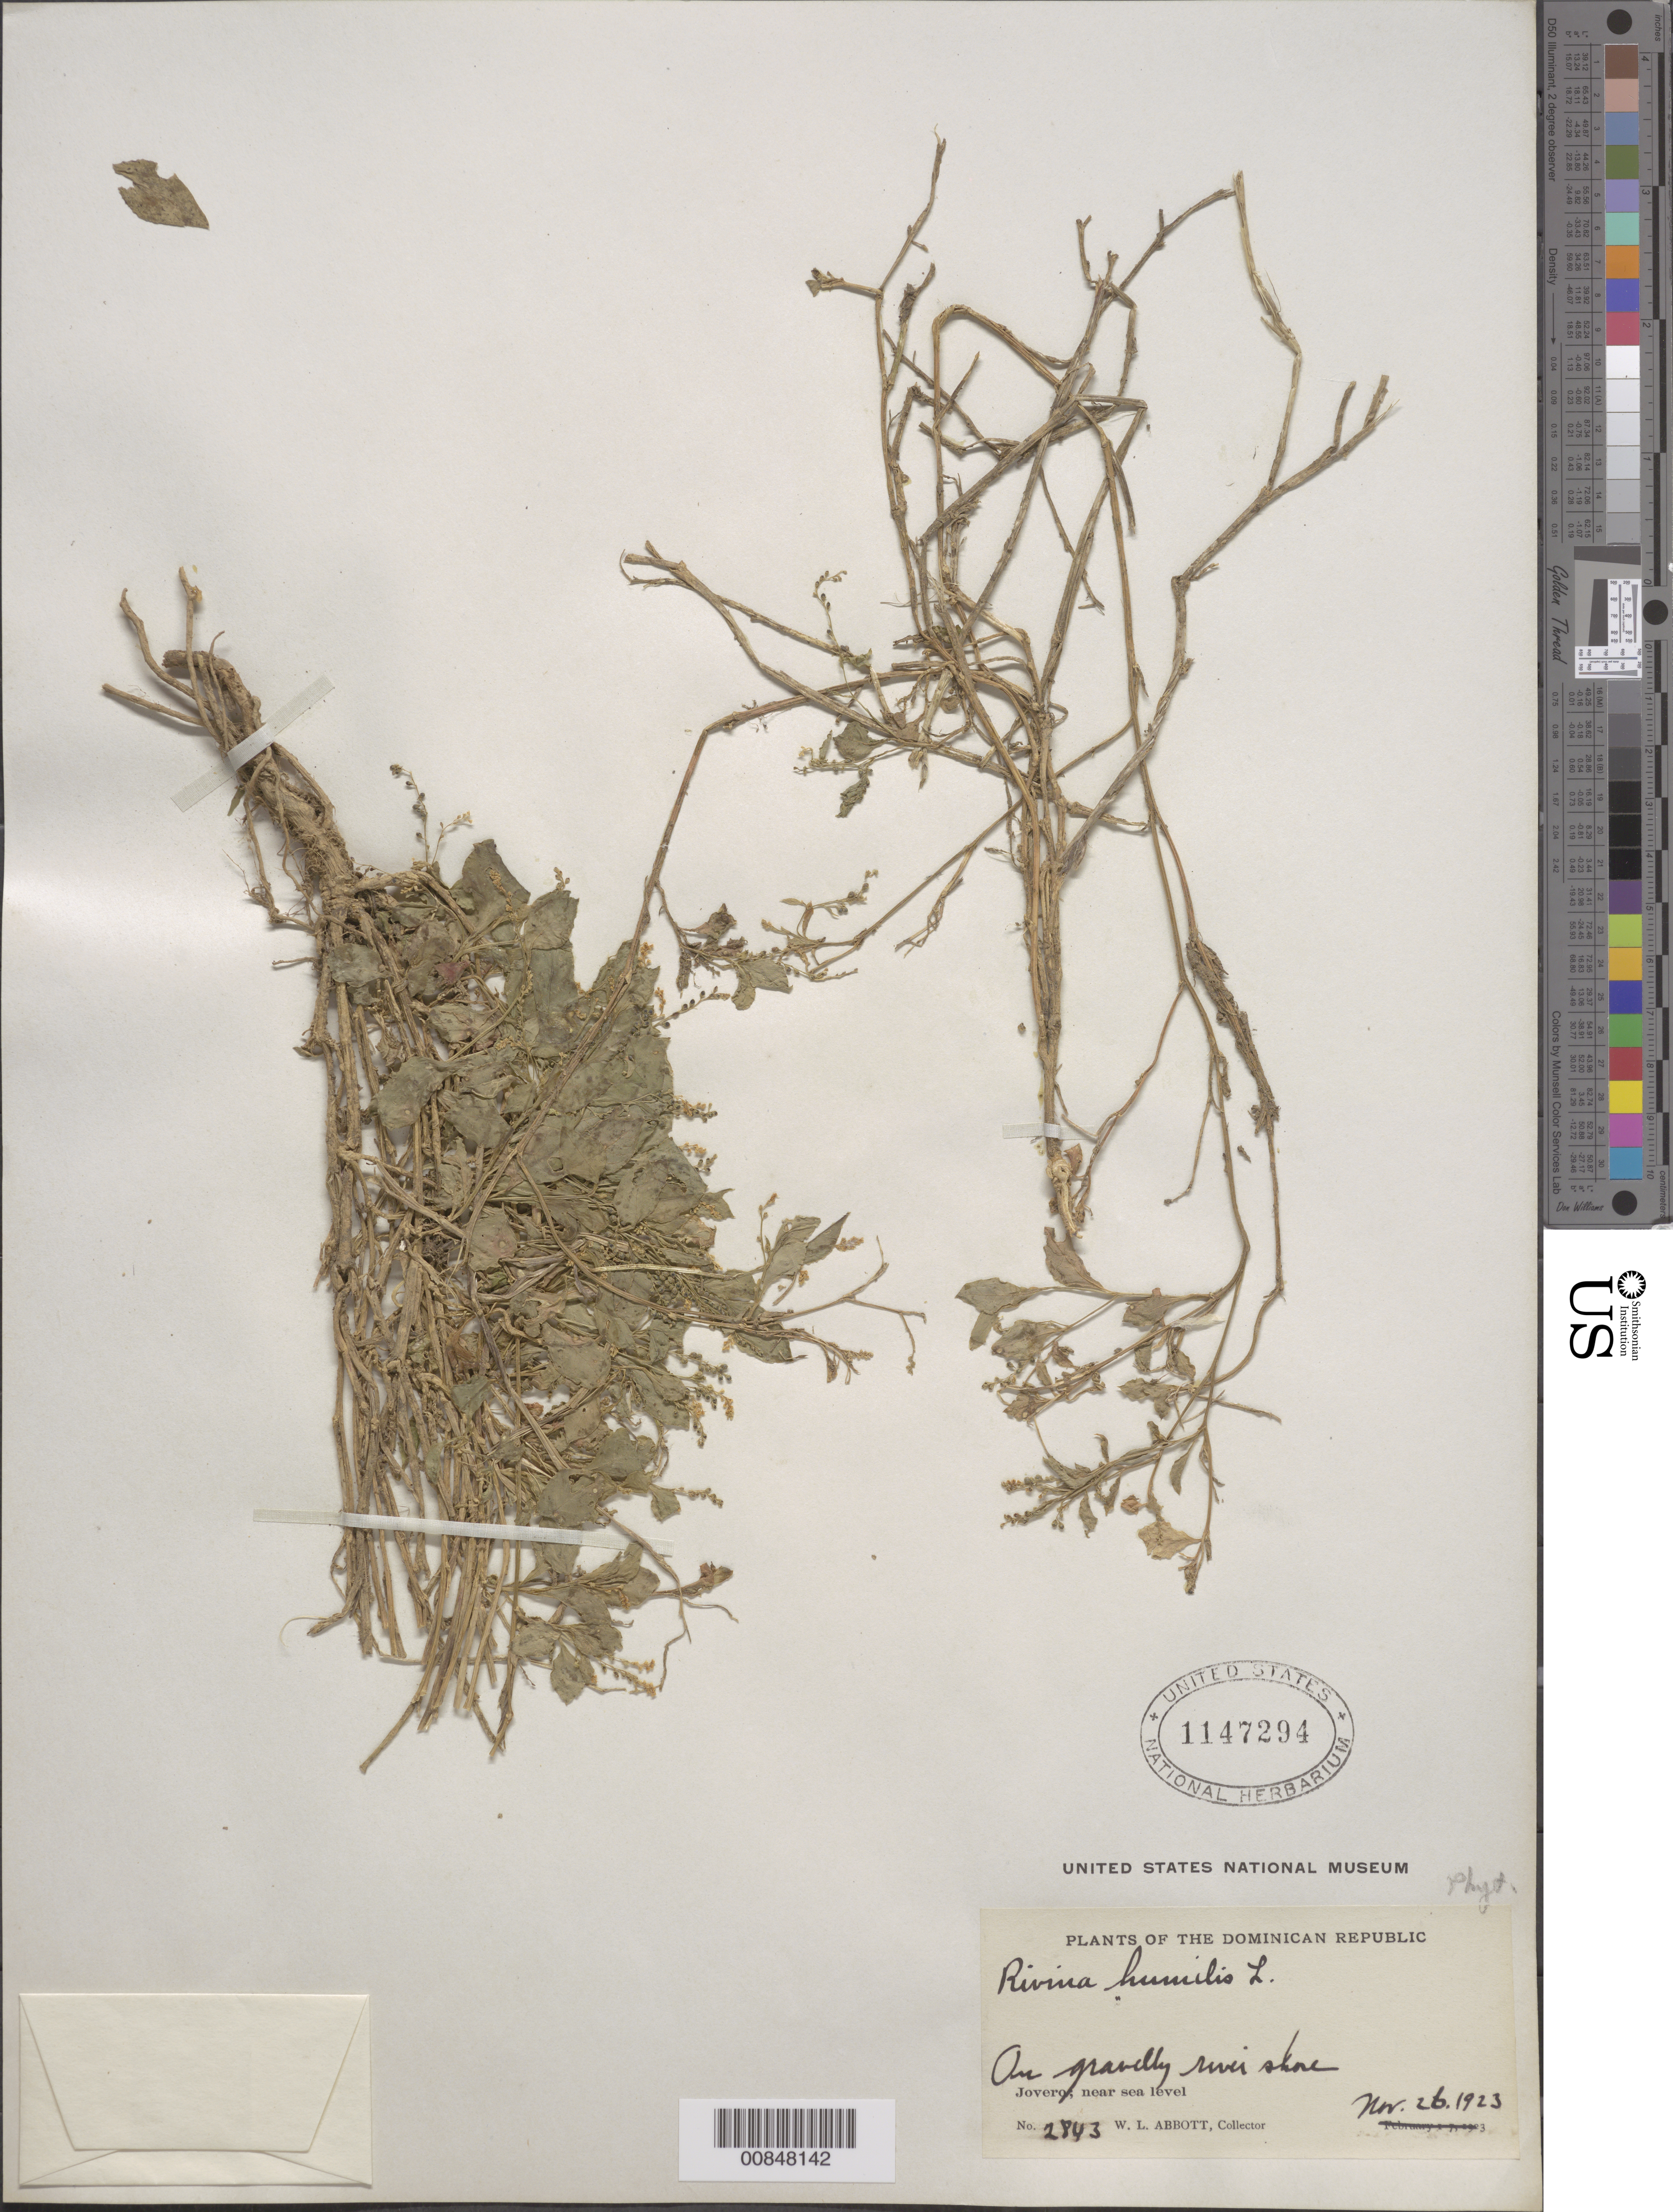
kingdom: Plantae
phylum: Tracheophyta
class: Magnoliopsida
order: Caryophyllales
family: Microteaceae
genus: Microtea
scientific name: Microtea debilis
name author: Sw.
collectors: W. L. Abbott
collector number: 2843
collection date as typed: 26 Nov 1923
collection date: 1923-11-26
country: Dominican Republic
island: Hispaniola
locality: Jovero.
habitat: On gravelly river shore.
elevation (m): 0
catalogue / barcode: US 1147294